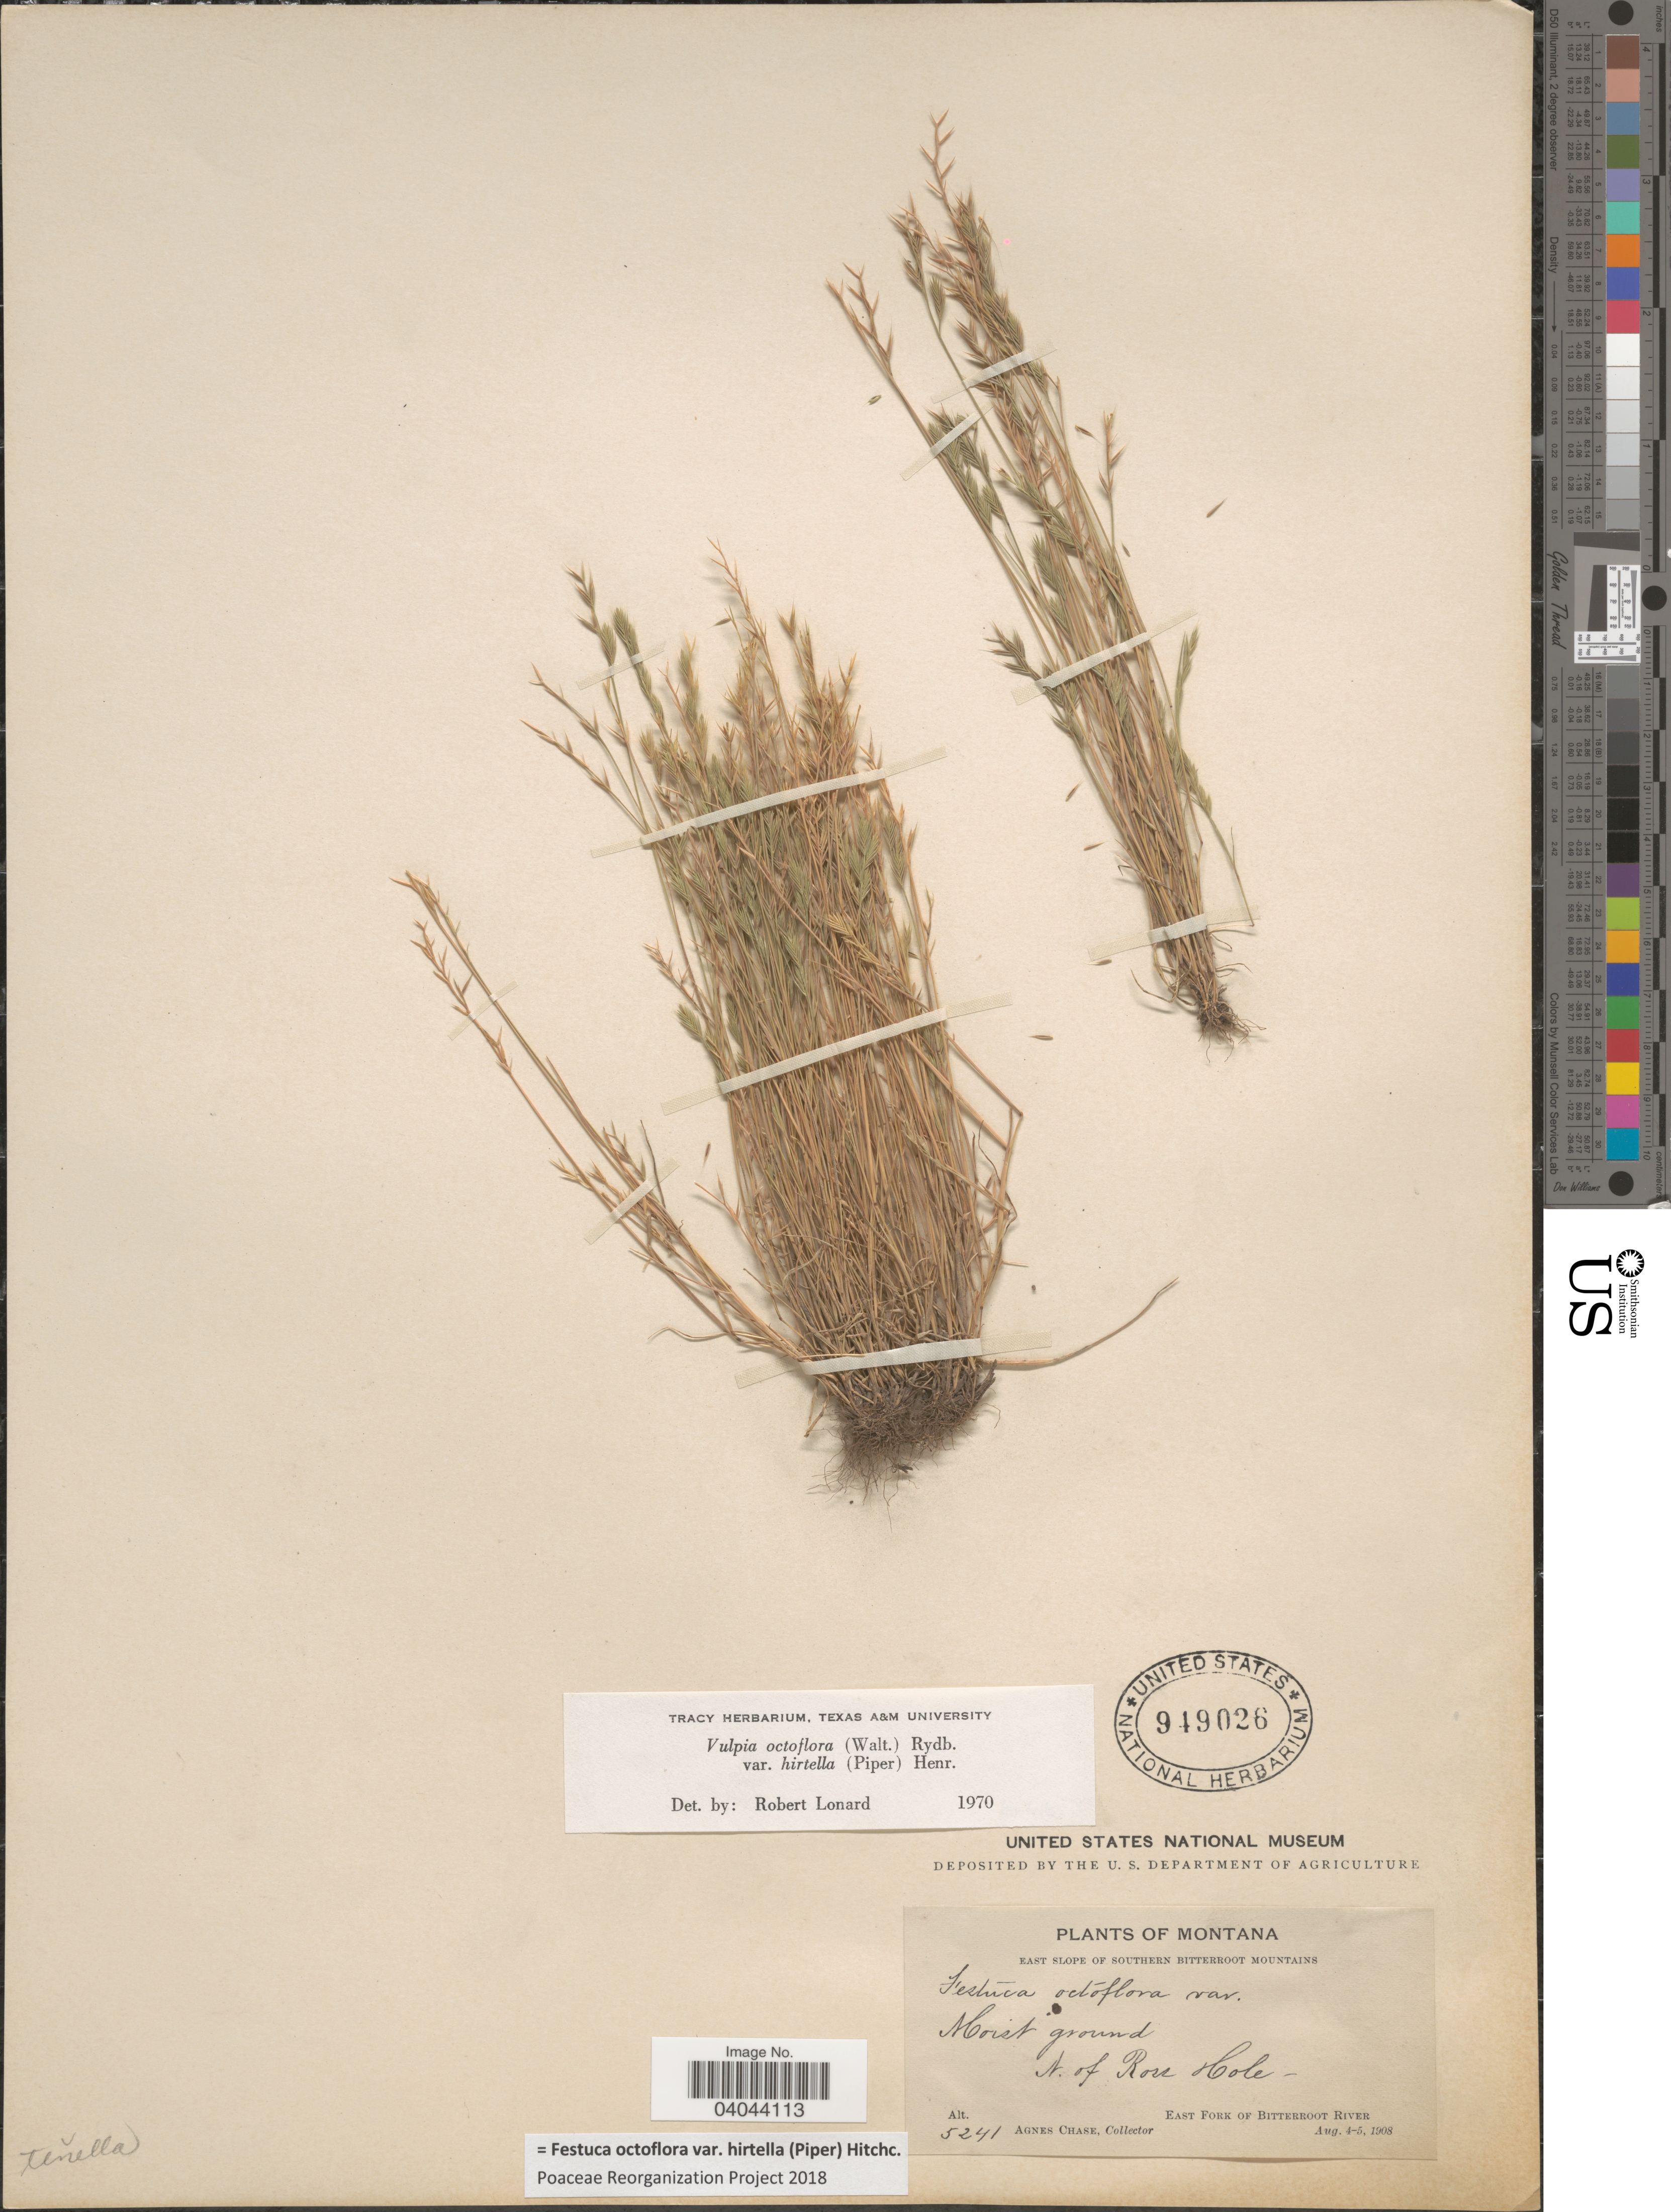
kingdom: Plantae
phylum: Tracheophyta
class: Liliopsida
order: Poales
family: Poaceae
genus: Festuca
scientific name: Festuca octoflora var. hirtella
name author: Piper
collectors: A. Chase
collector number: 5241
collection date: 1908-08-04/1908-08-05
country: United States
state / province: Montana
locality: East slope of Southern Bitterroot Mountains. N. of Rose Hole. East Fork of Bitterroot River.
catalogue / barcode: US 949026